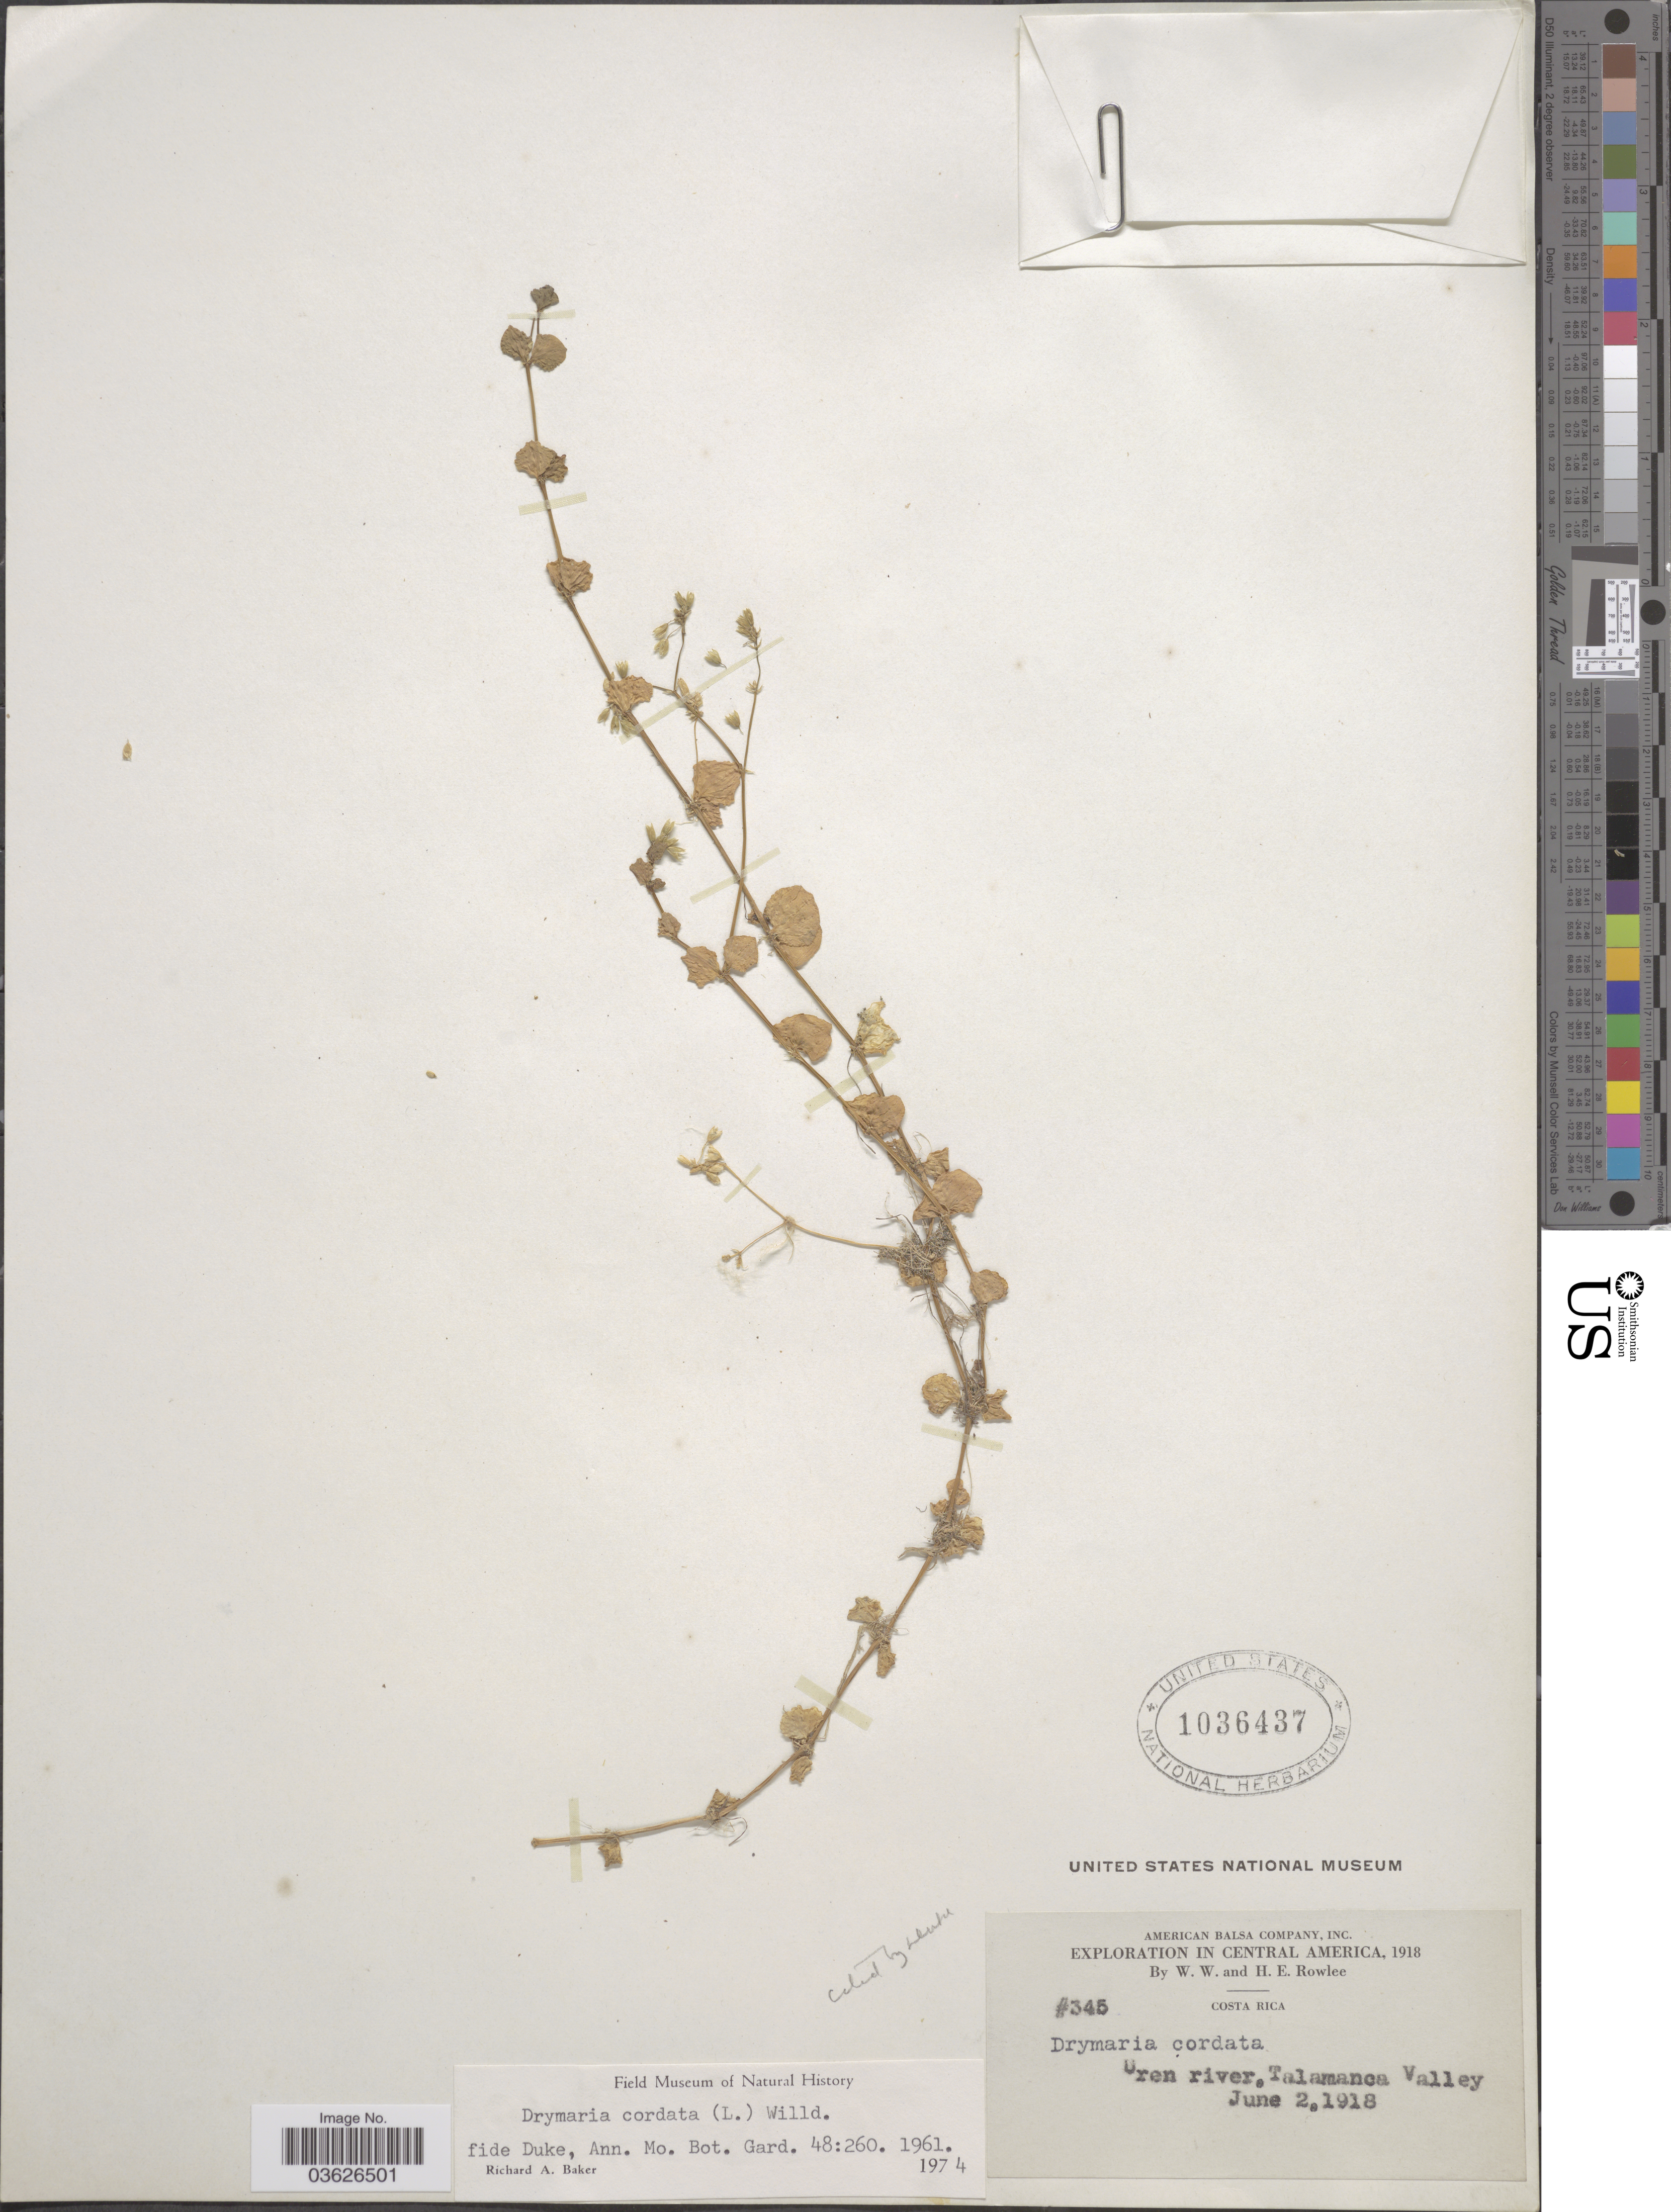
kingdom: Plantae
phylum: Tracheophyta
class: Magnoliopsida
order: Caryophyllales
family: Caryophyllaceae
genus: Drymaria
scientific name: Drymaria cordata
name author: (L.) Willd. ex Schult.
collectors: W. W. Rowlee & H. E. Rowlee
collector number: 345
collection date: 1918-06-02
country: Costa Rica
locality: Uren river, Talamanca Valley.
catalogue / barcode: US 1036437